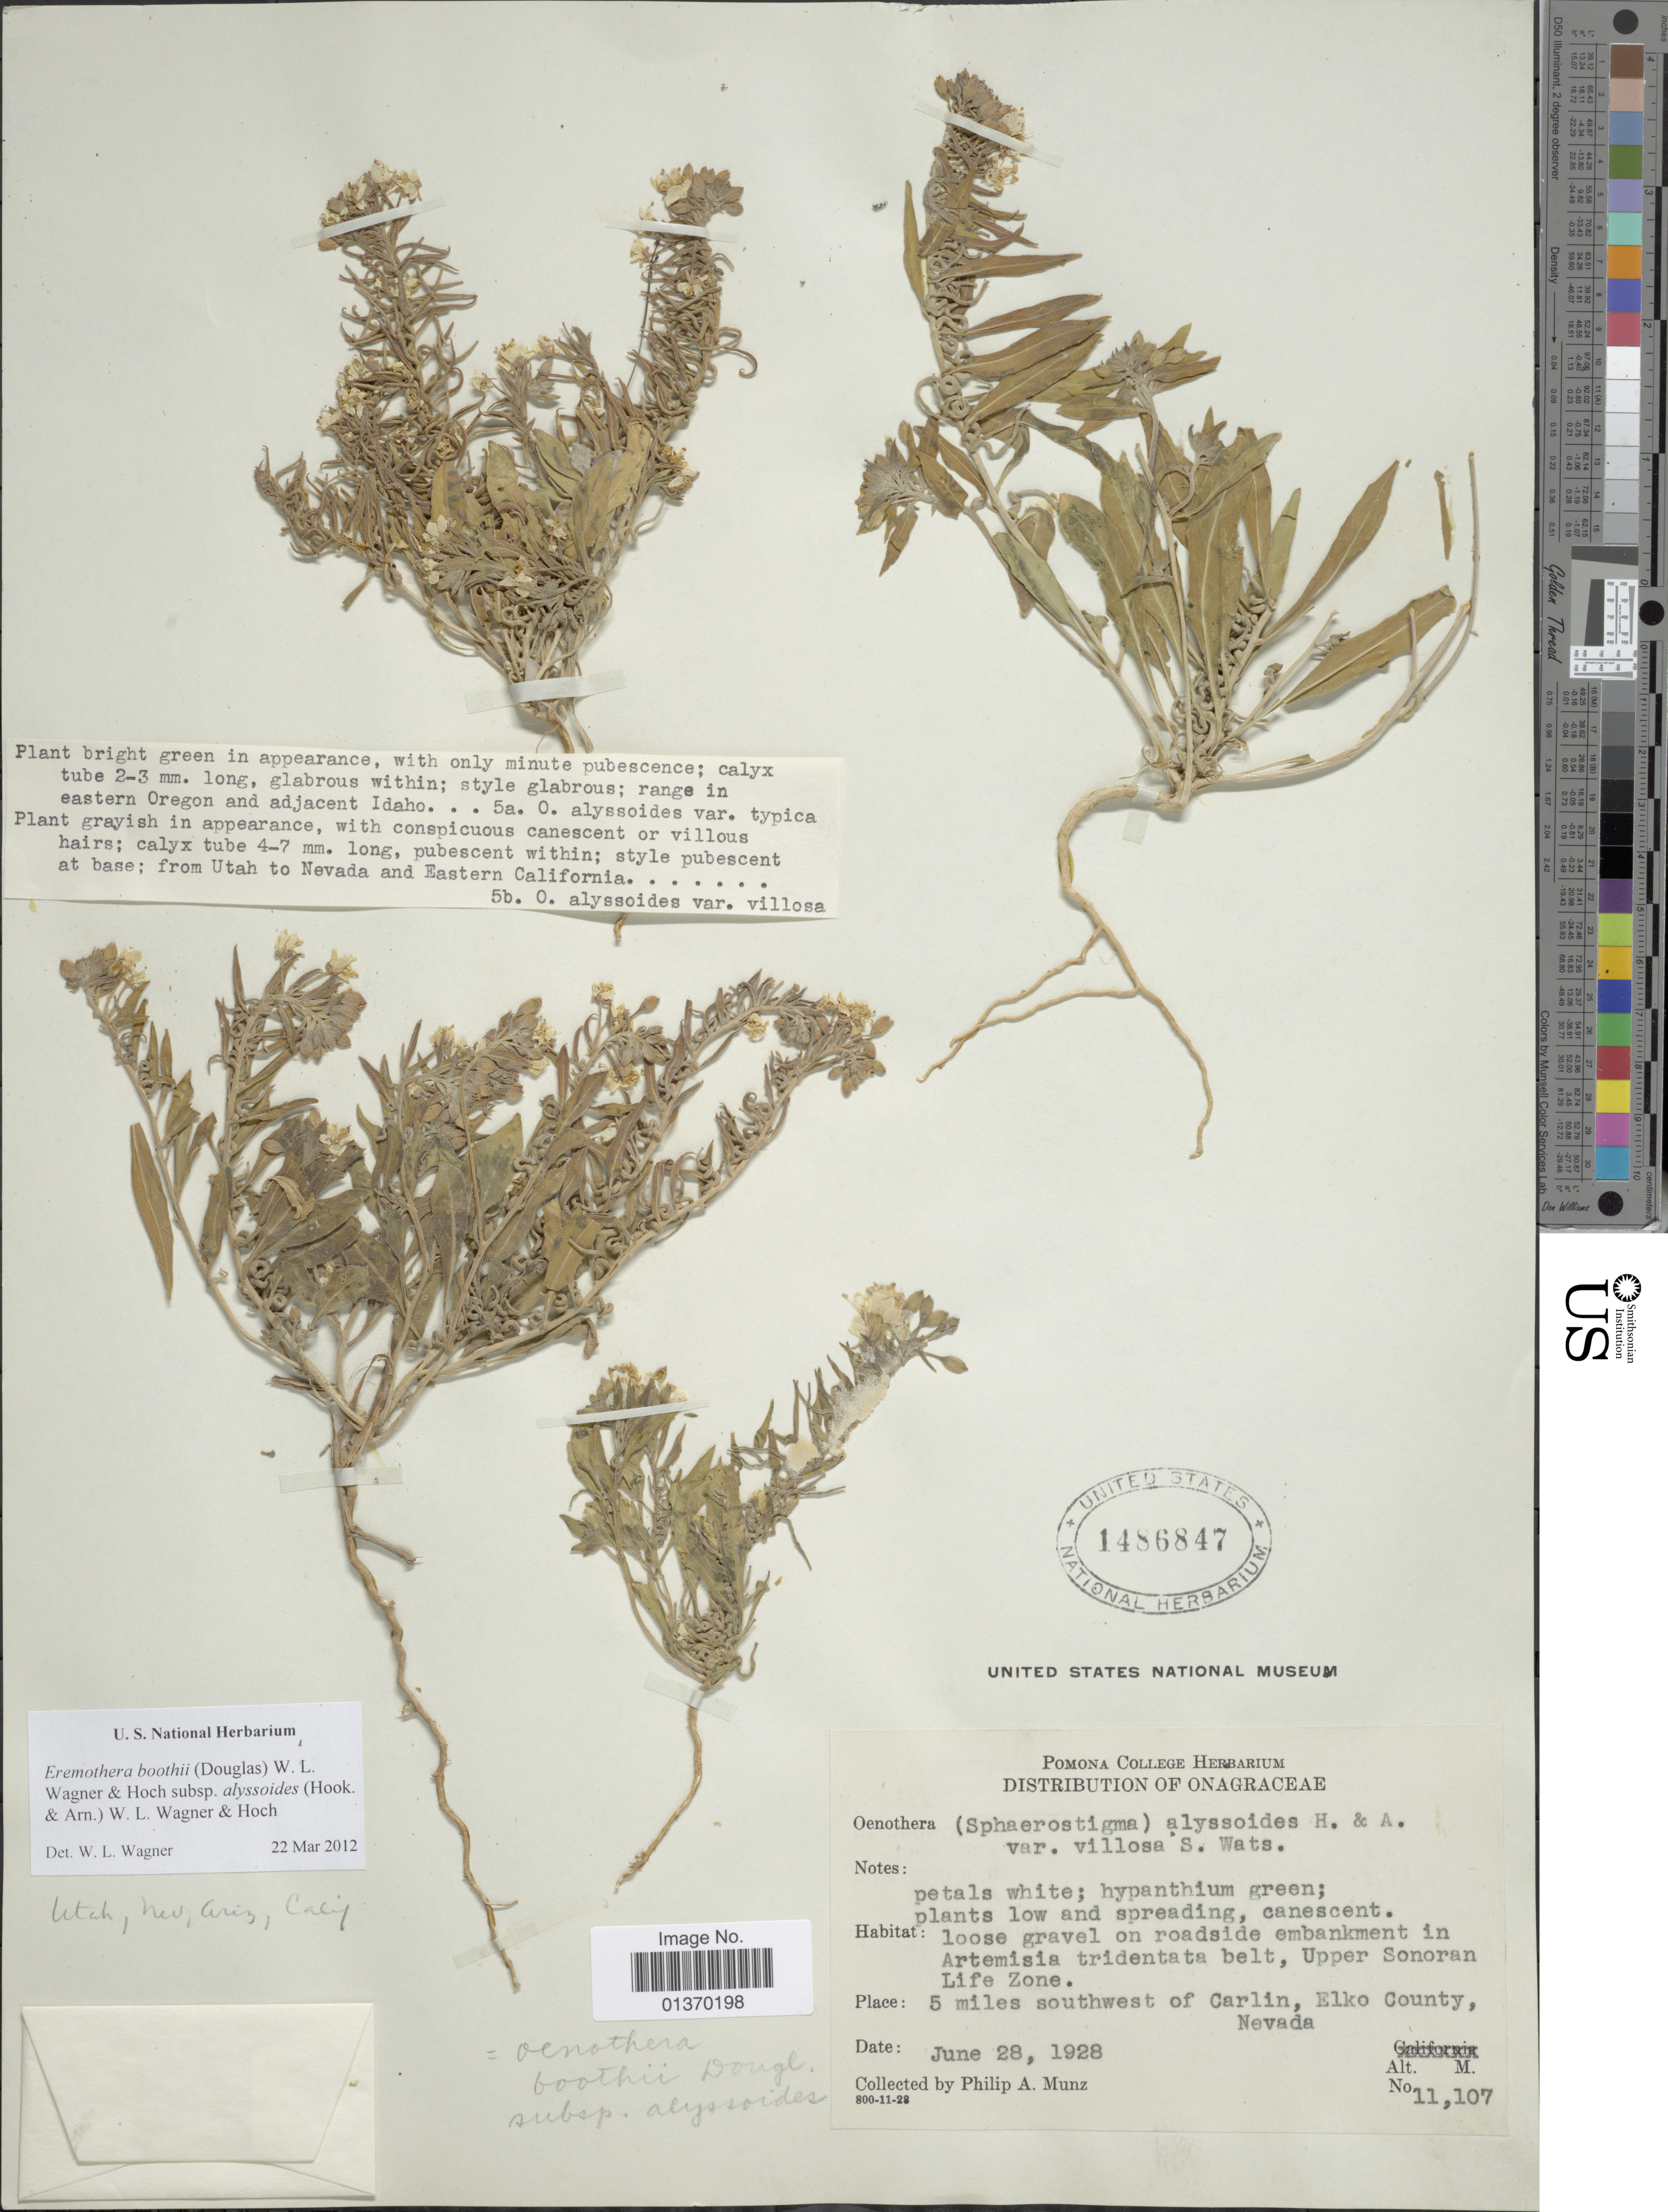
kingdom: Plantae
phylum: Tracheophyta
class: Magnoliopsida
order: Myrtales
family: Onagraceae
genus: Eremothera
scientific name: Eremothera boothii subsp. alyssoides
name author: (Hook. & Arn.) W.L. Wagner & Hoch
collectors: P. A. Munz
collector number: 11107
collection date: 1928-06-28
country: United States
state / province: Nevada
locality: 5 miles southwest of Carlin, Elko County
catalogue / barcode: US 1486847